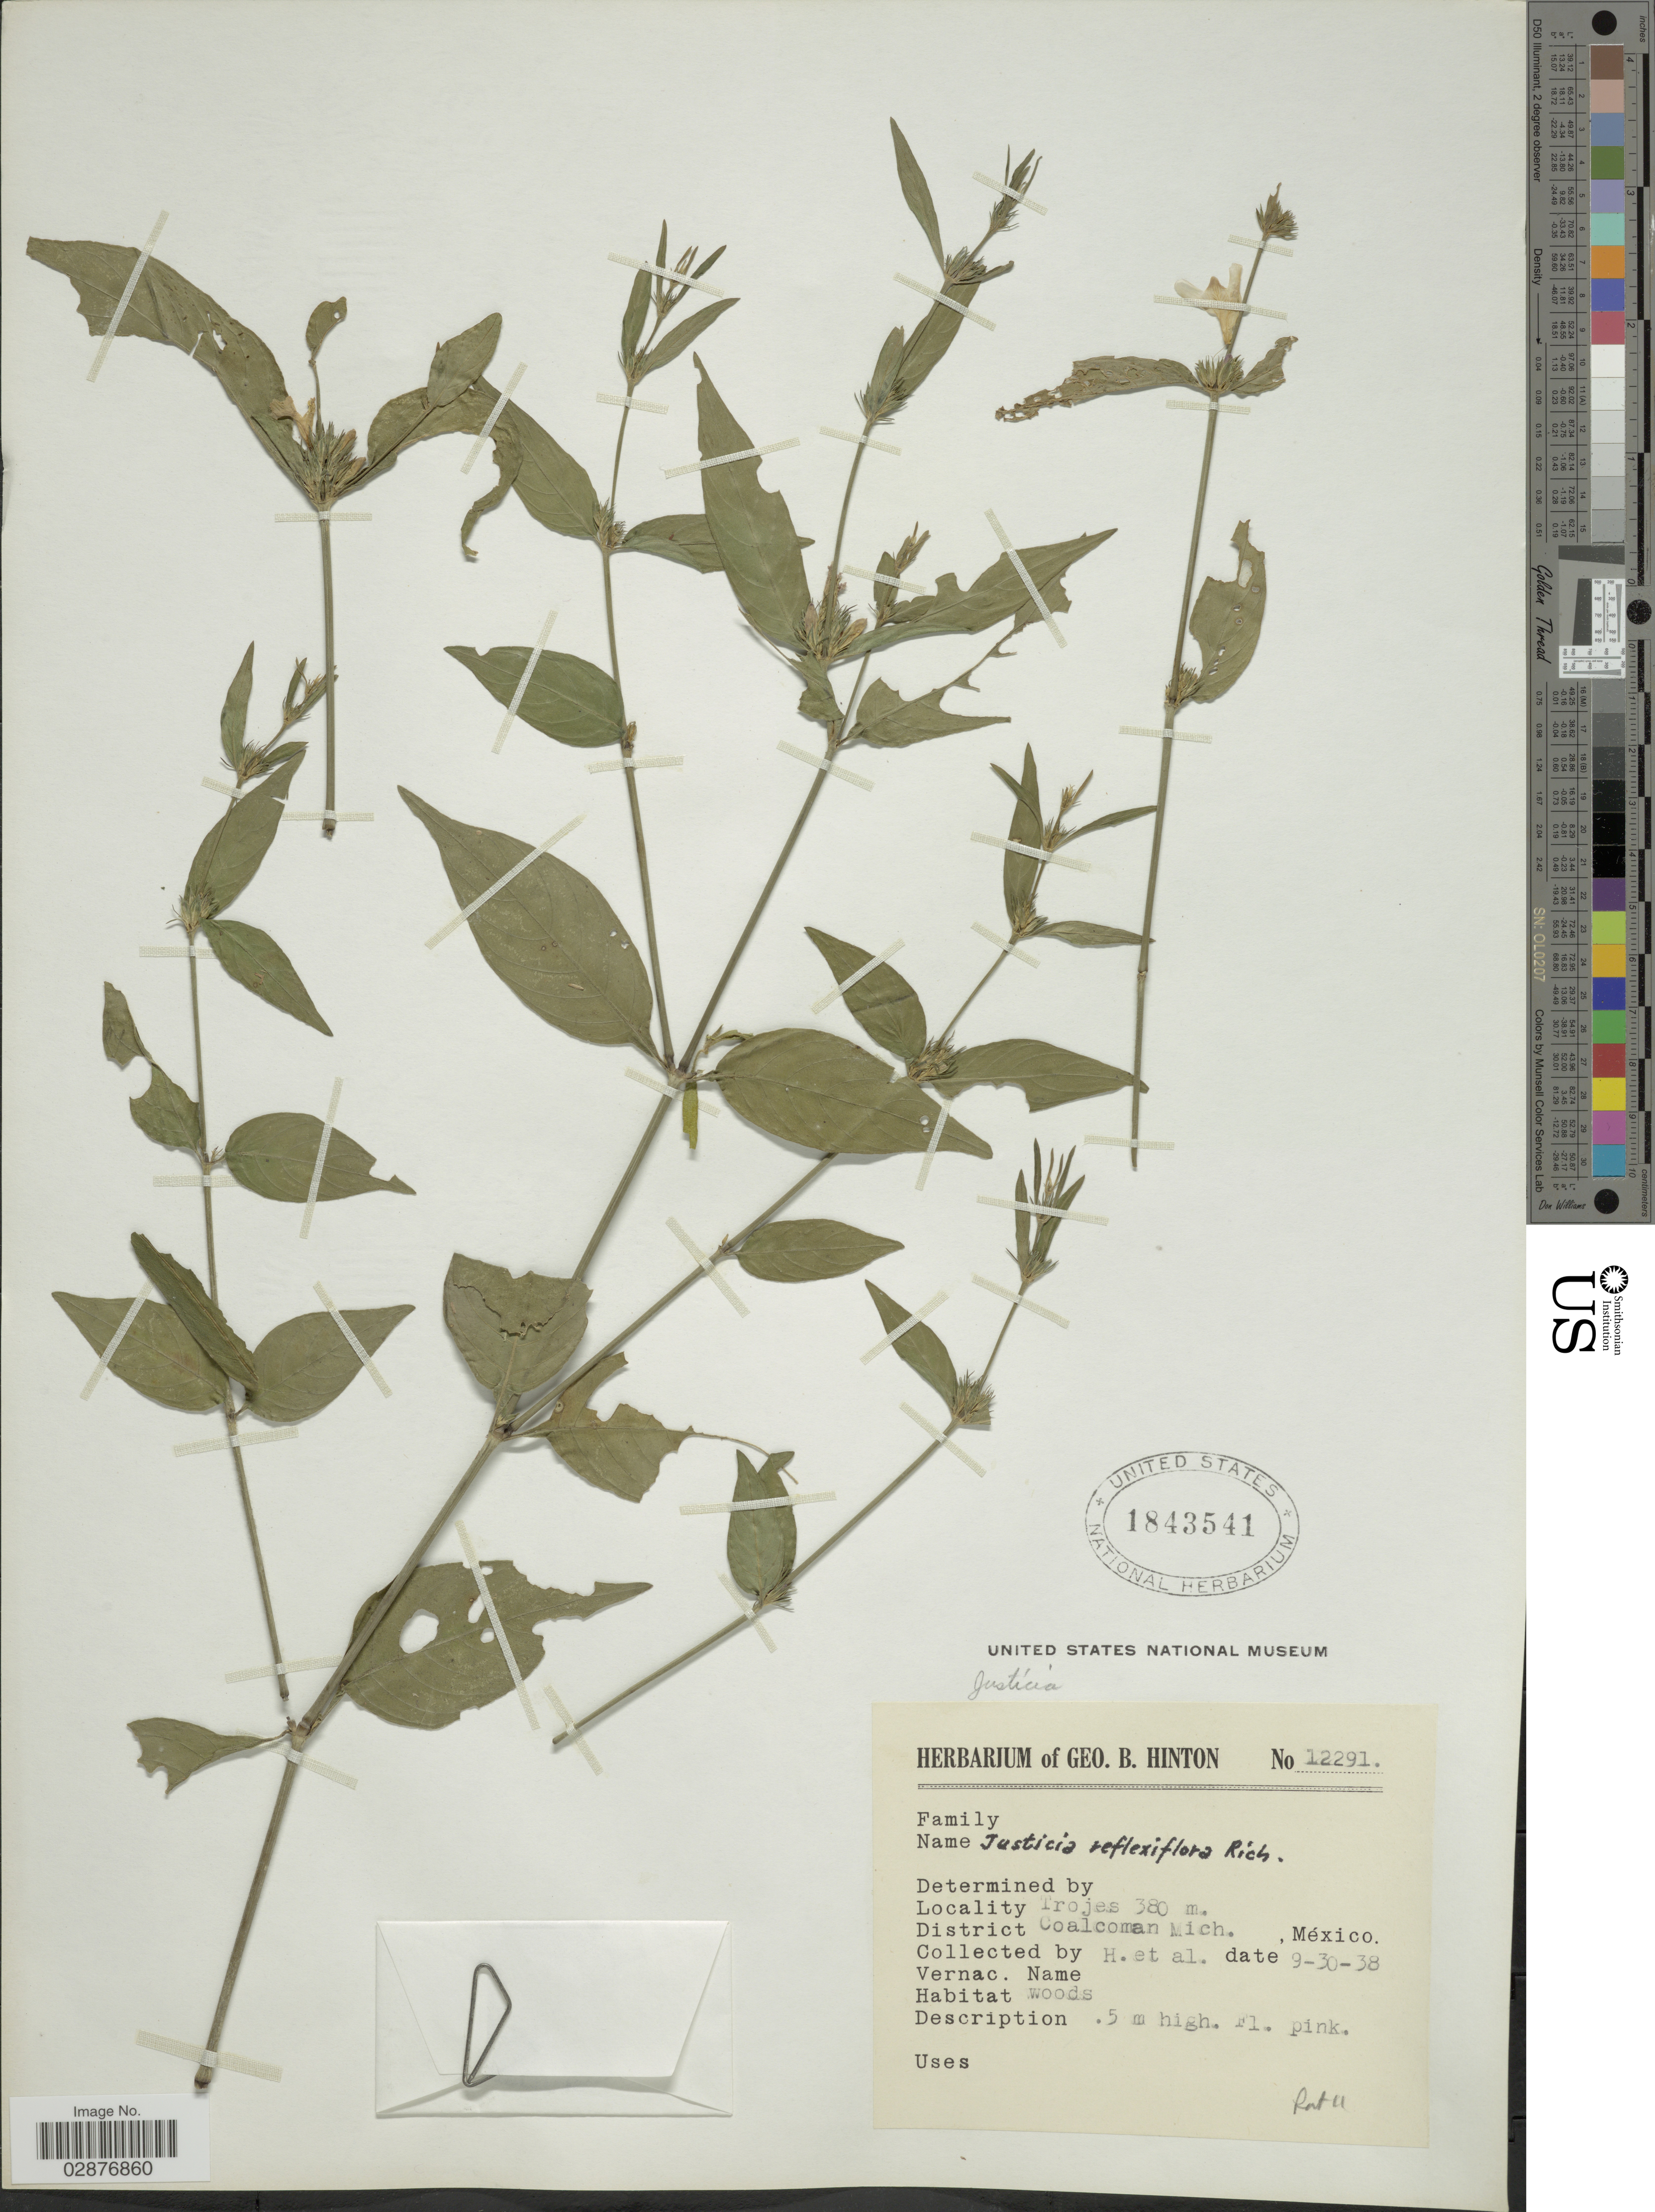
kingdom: Plantae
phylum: Tracheophyta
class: Magnoliopsida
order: Lamiales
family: Acanthaceae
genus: Justicia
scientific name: Justicia periplocifolia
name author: Jacq.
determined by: Fisher, Amanda, (LOB), California State University, Long Beach (UNITED STATES)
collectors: G. B. Hinton & et al.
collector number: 12291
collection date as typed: Transcribed d/m/y: 30/9/38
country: Mexico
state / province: Michoacán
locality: Trojes, District Coalcoman.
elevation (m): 380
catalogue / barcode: US 1843541